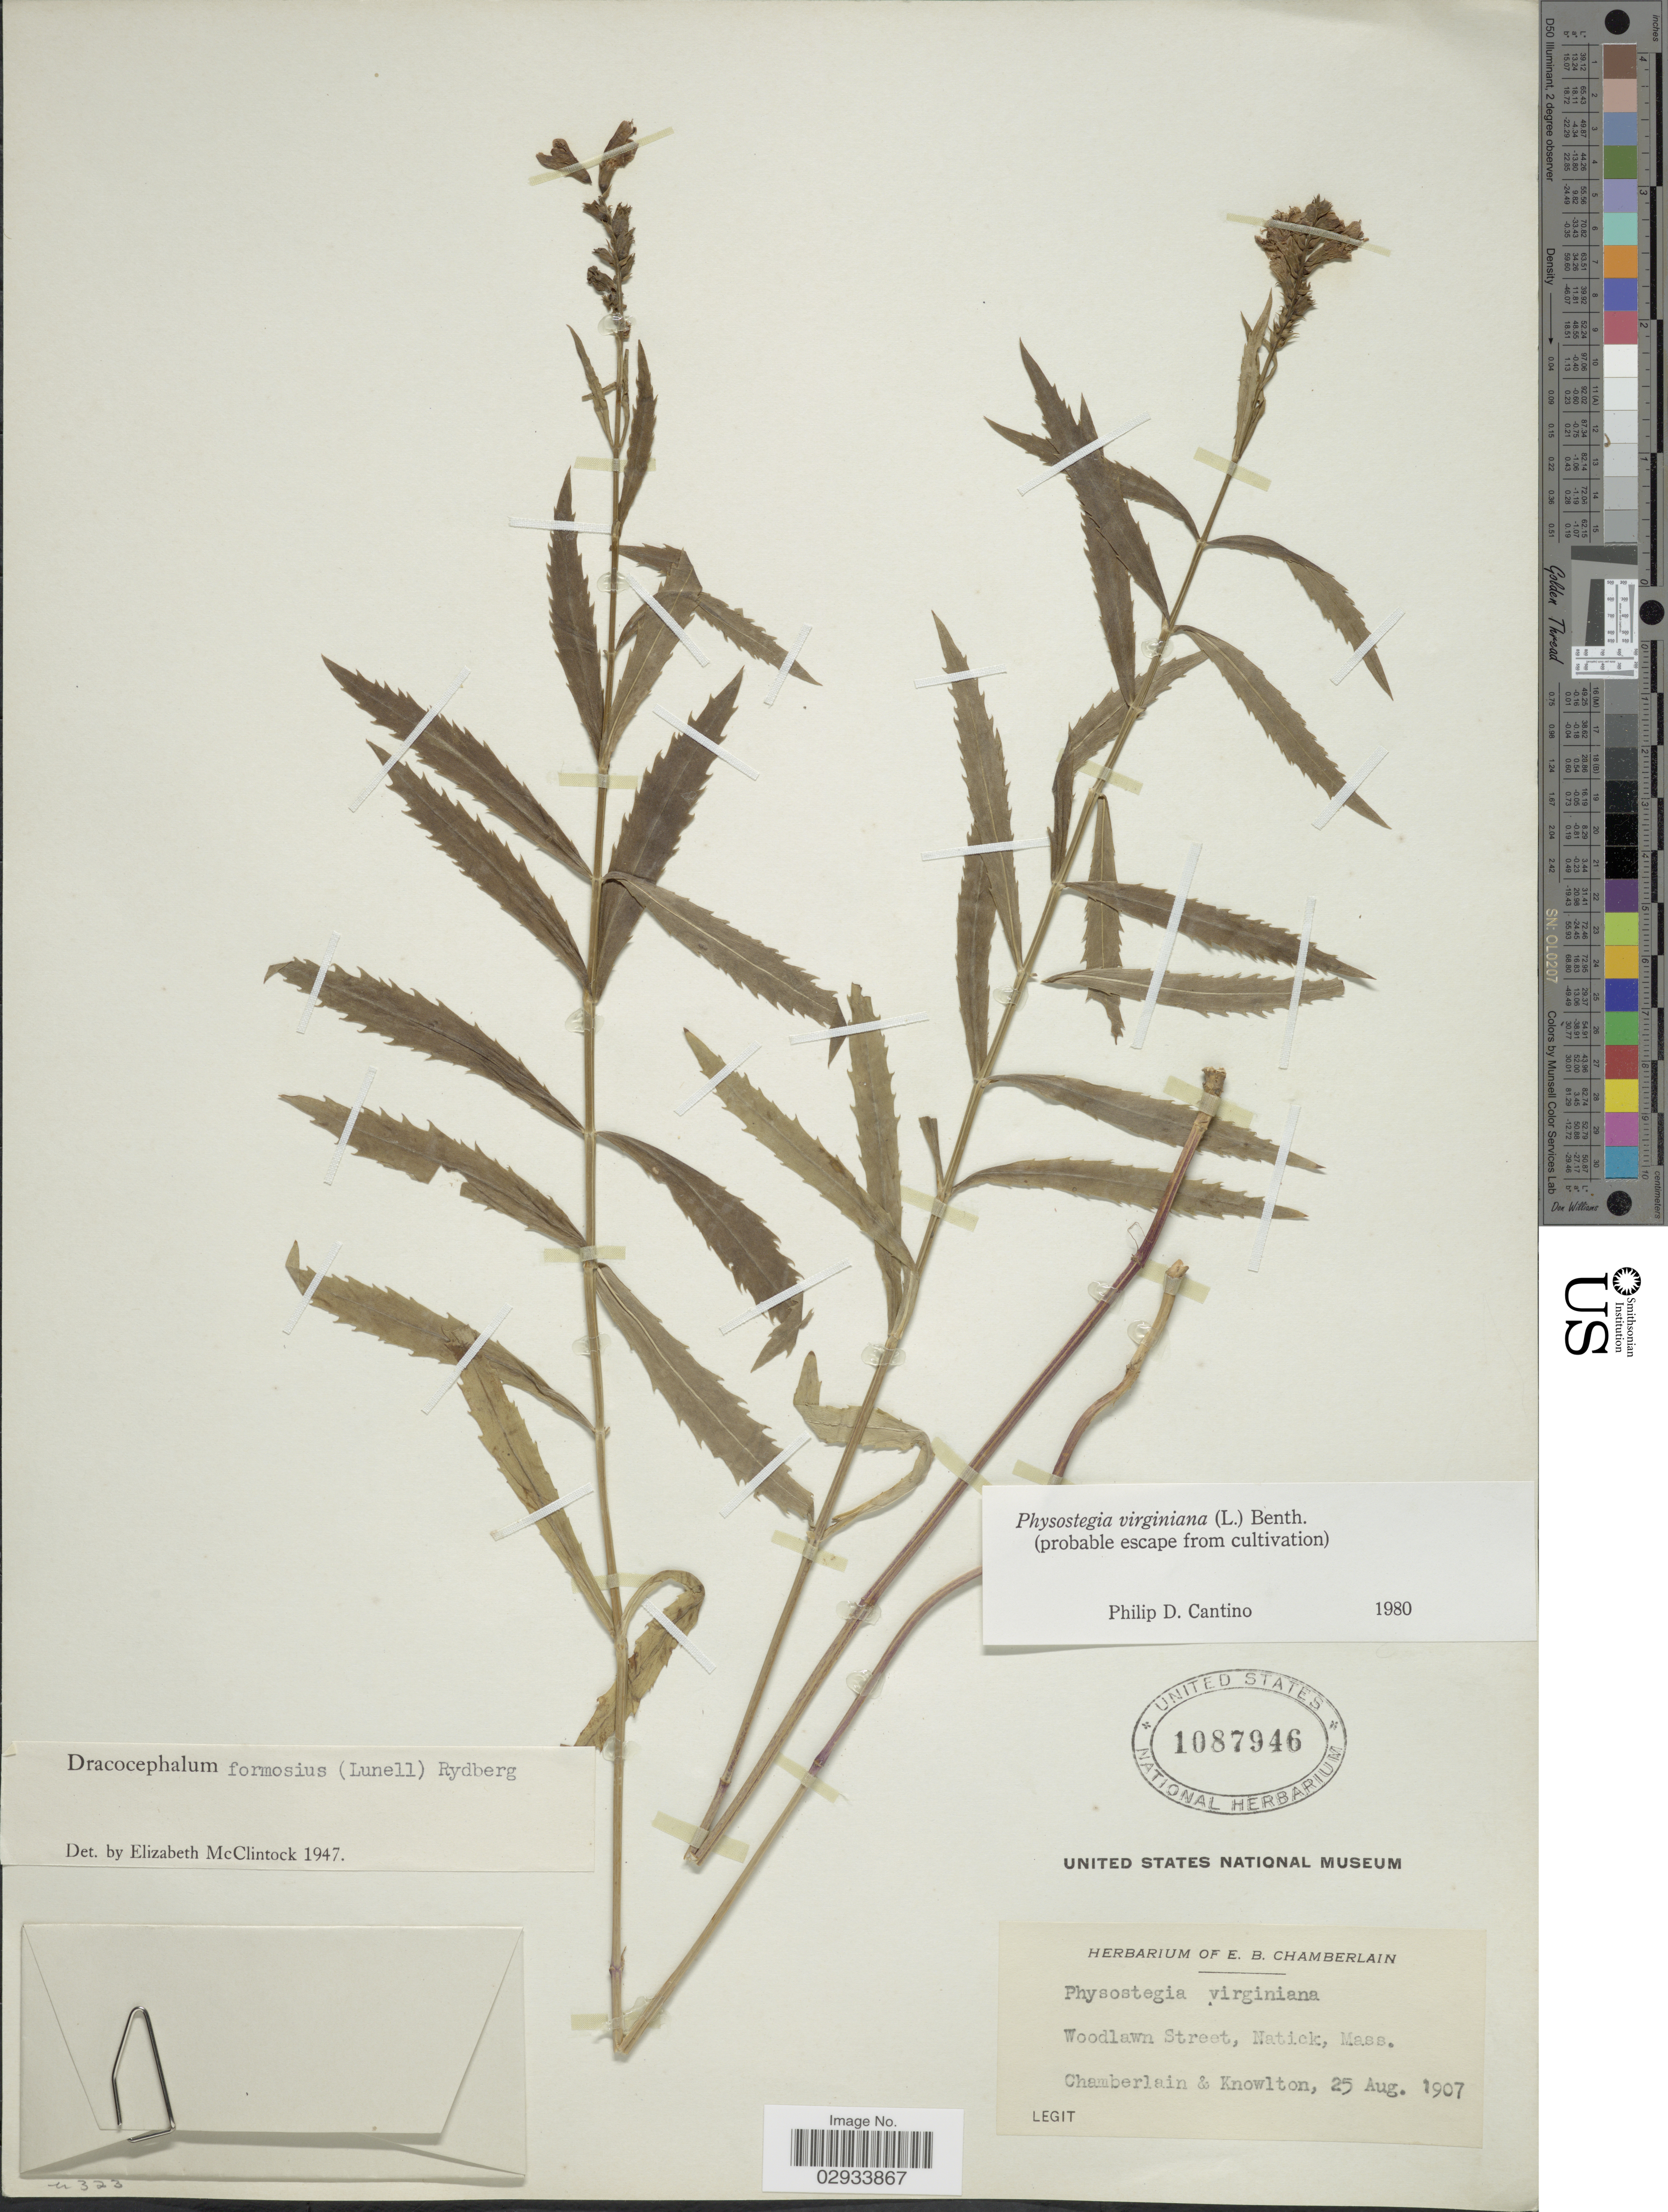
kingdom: Plantae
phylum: Tracheophyta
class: Magnoliopsida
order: Lamiales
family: Lamiaceae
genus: Physostegia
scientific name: Physostegia virginiana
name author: (L.) Benth.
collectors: E. Chamberlain & -. Knowlton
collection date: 1907-08-25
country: United States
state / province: Massachusetts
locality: Woodlawn Street, Natick, Mass.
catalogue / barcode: US 1087946